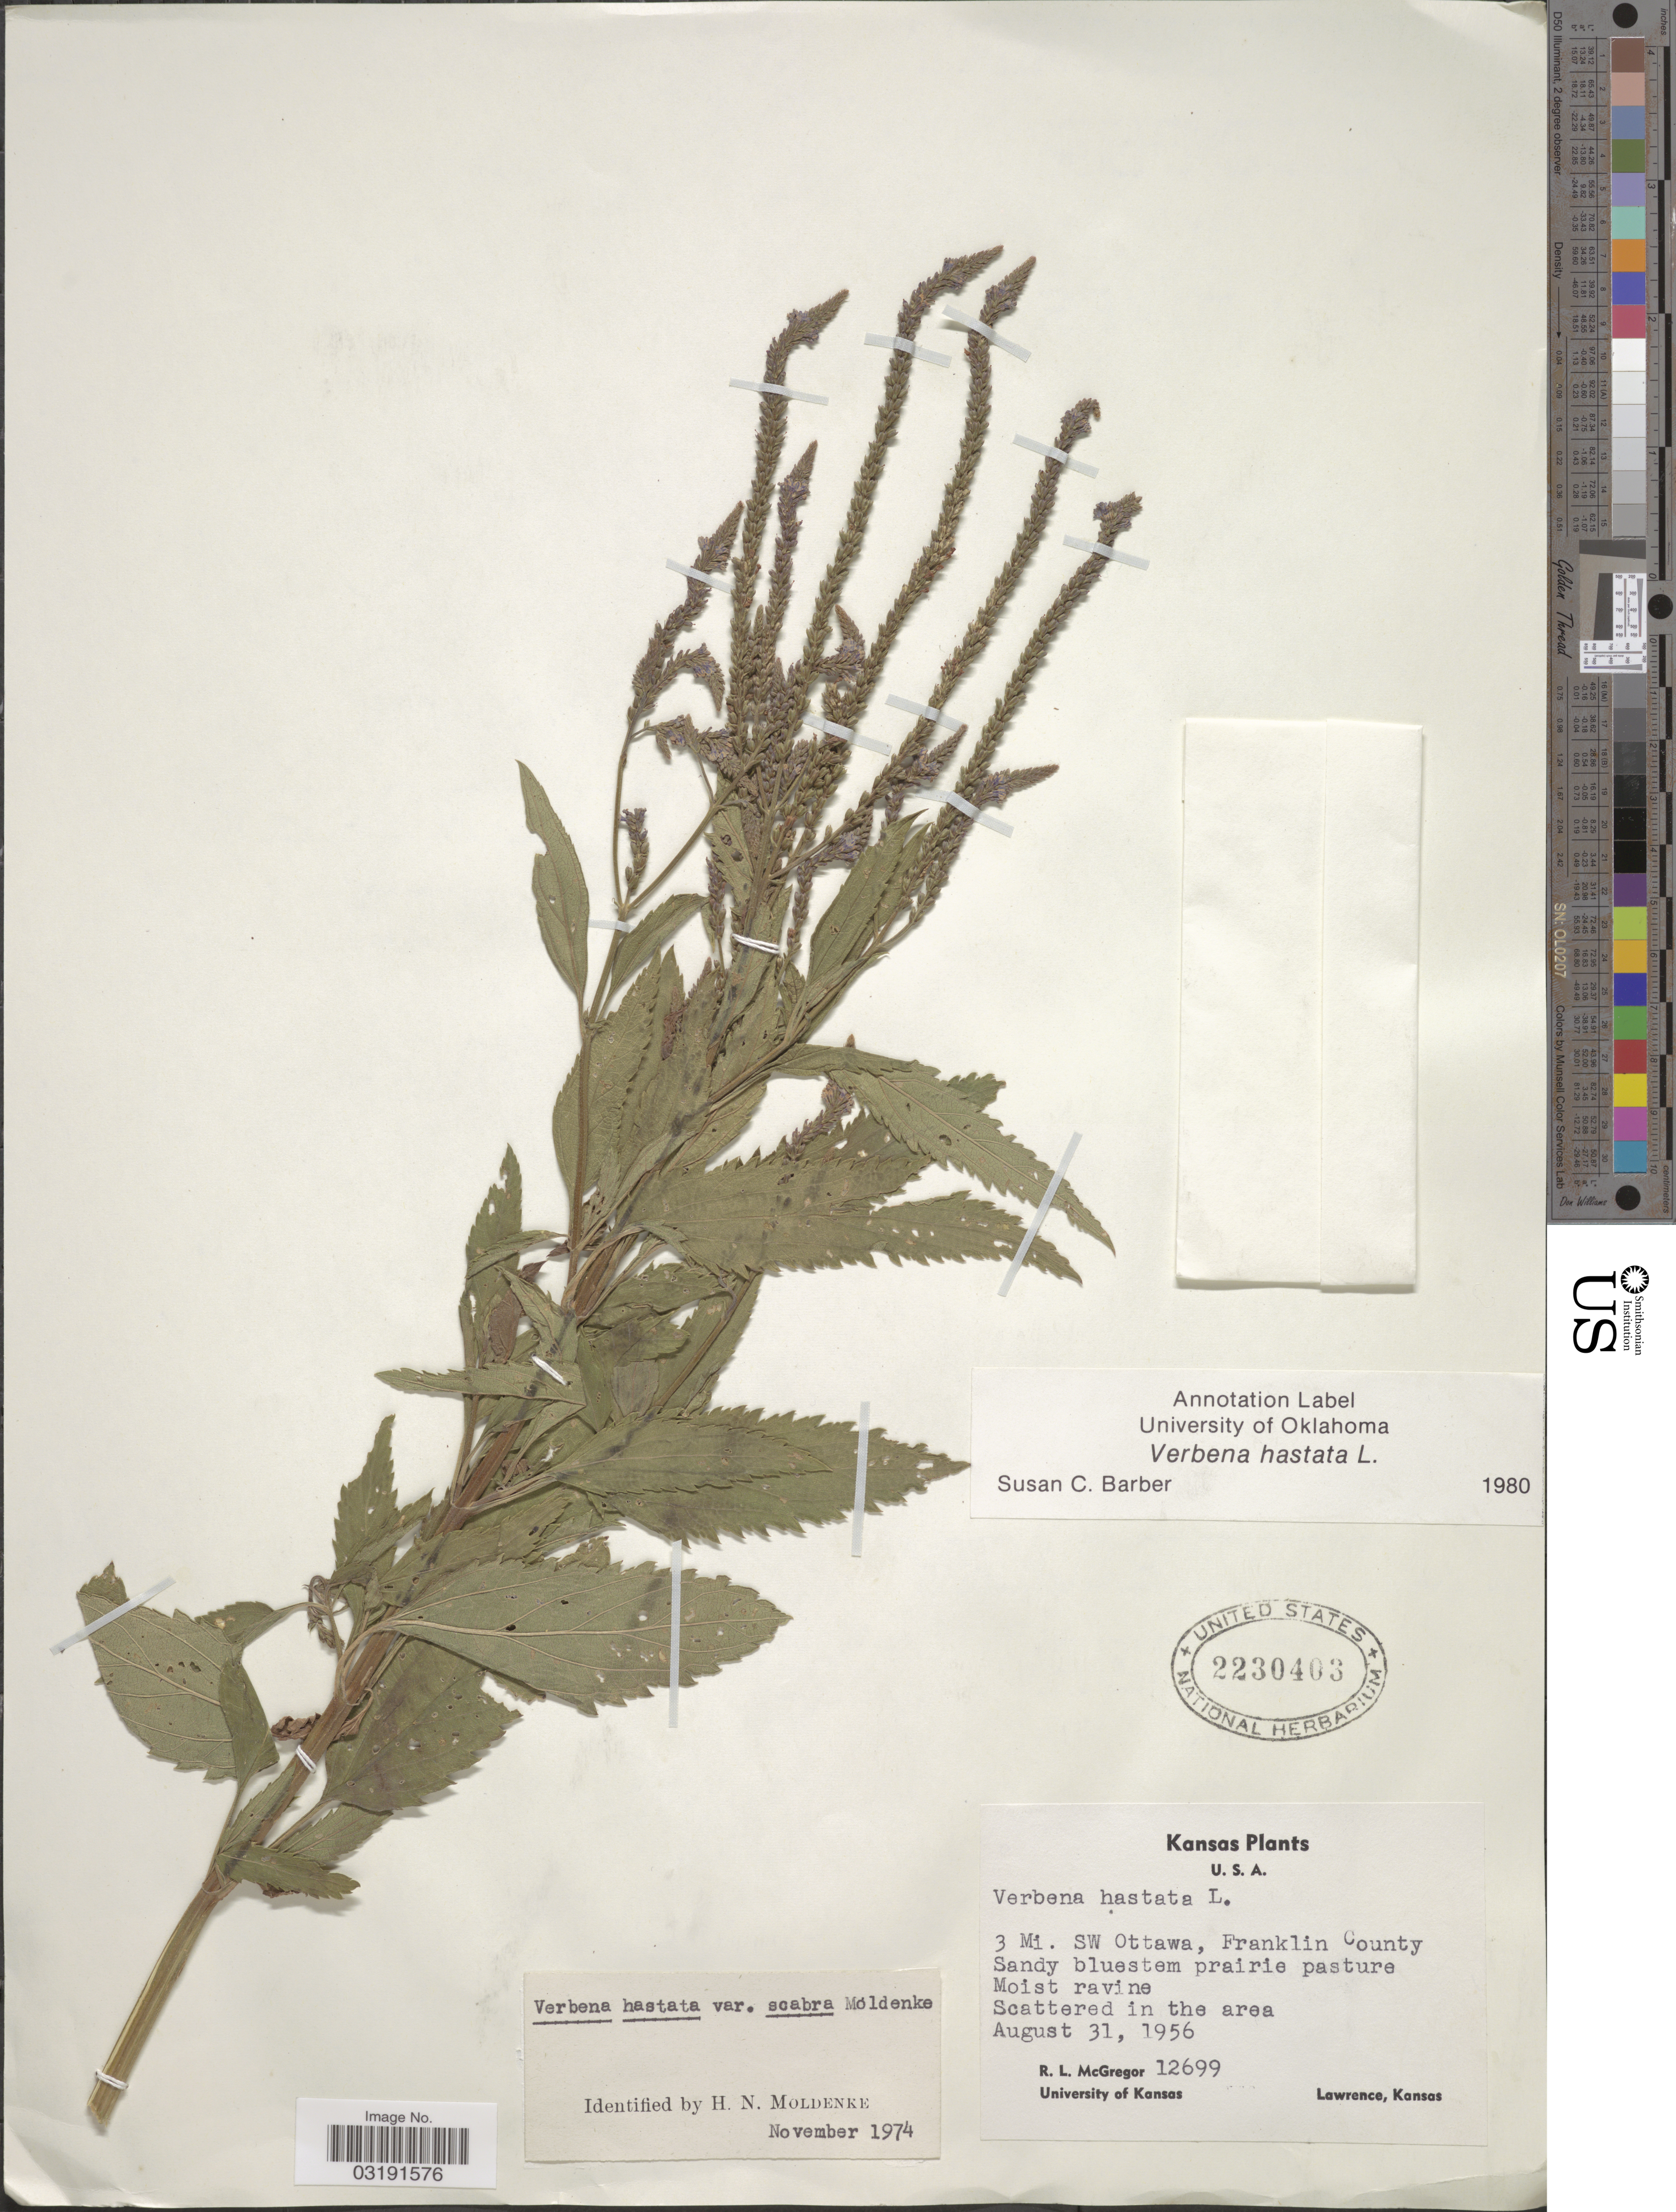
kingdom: Plantae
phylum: Tracheophyta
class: Magnoliopsida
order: Lamiales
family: Verbenaceae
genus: Verbena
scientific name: Verbena hastata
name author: L.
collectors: R. McGregor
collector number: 12699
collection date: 1956-08-31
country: United States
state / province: Kansas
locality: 3 Mi. SW Ottawa, Franklin County.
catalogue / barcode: US 2230403